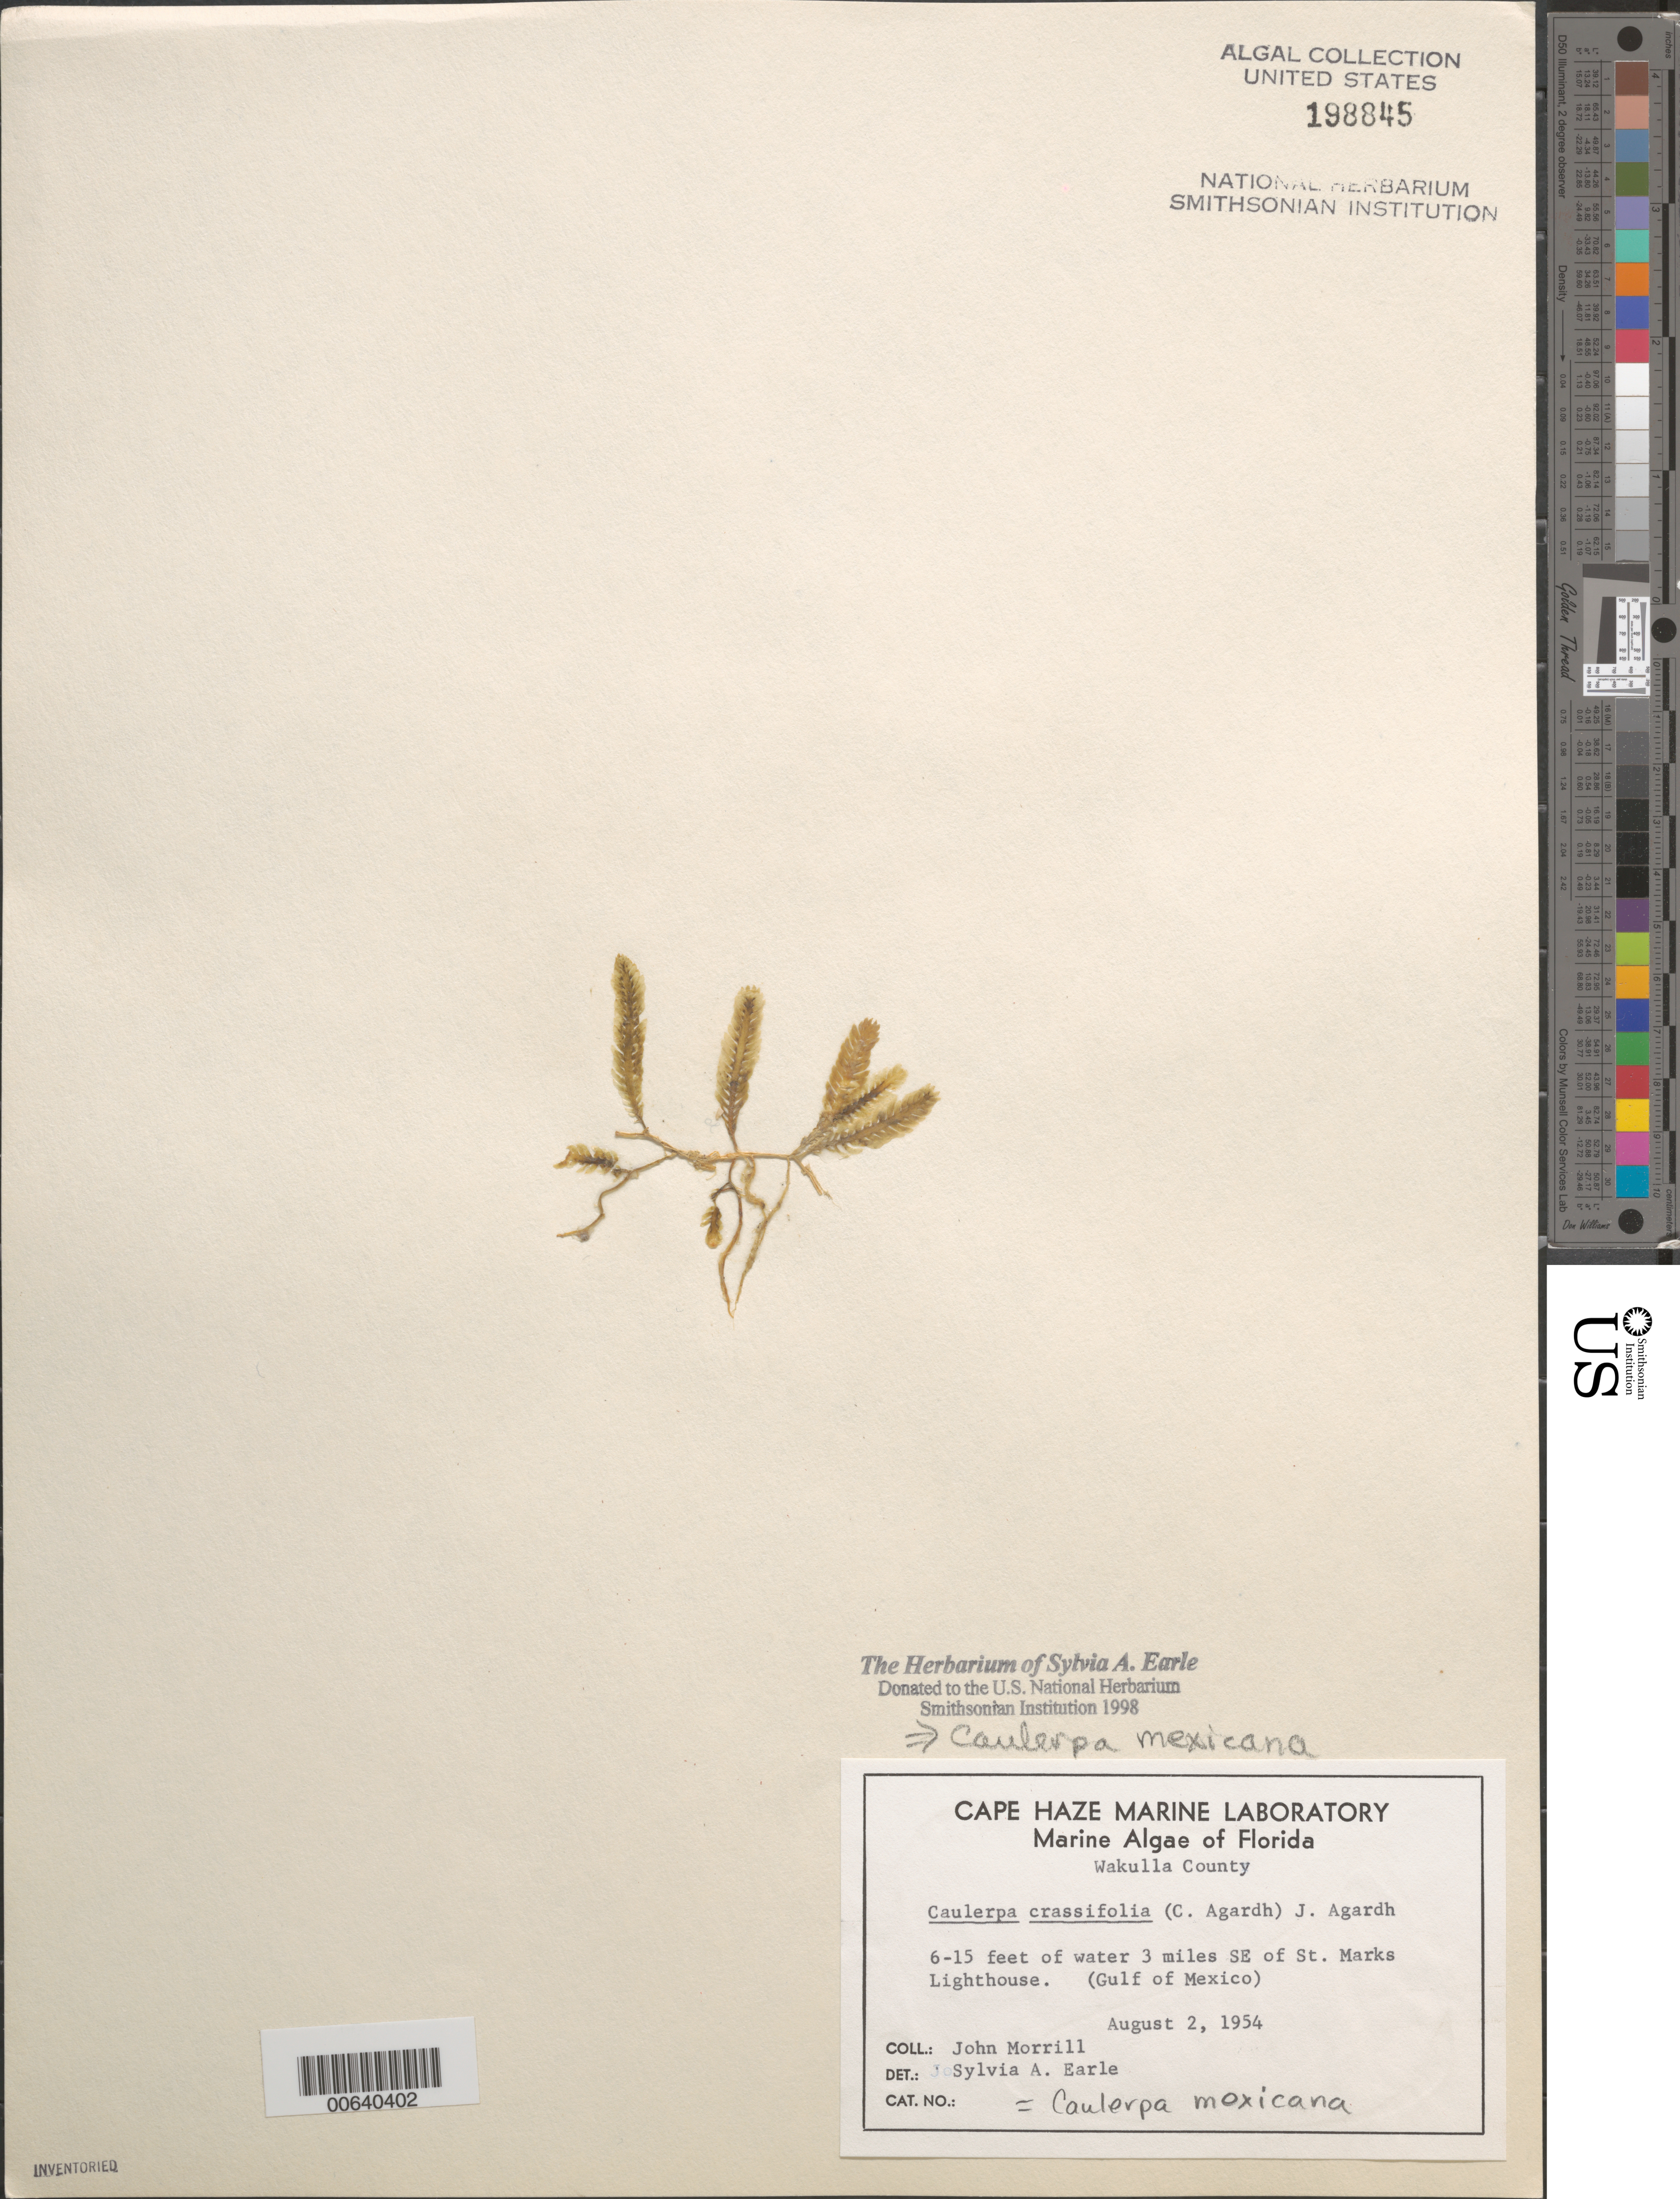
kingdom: Plantae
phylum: Chlorophyta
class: Ulvophyceae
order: Bryopsidales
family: Caulerpaceae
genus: Caulerpa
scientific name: Caulerpa mexicana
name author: Sond. ex Kütz.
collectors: J. Morrill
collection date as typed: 02 Aug 1954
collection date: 1954-08-02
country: United States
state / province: Florida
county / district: Wakulla County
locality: Gulf of Mexico 3 miles southeast of St. Marks Lighthouse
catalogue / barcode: US 198845